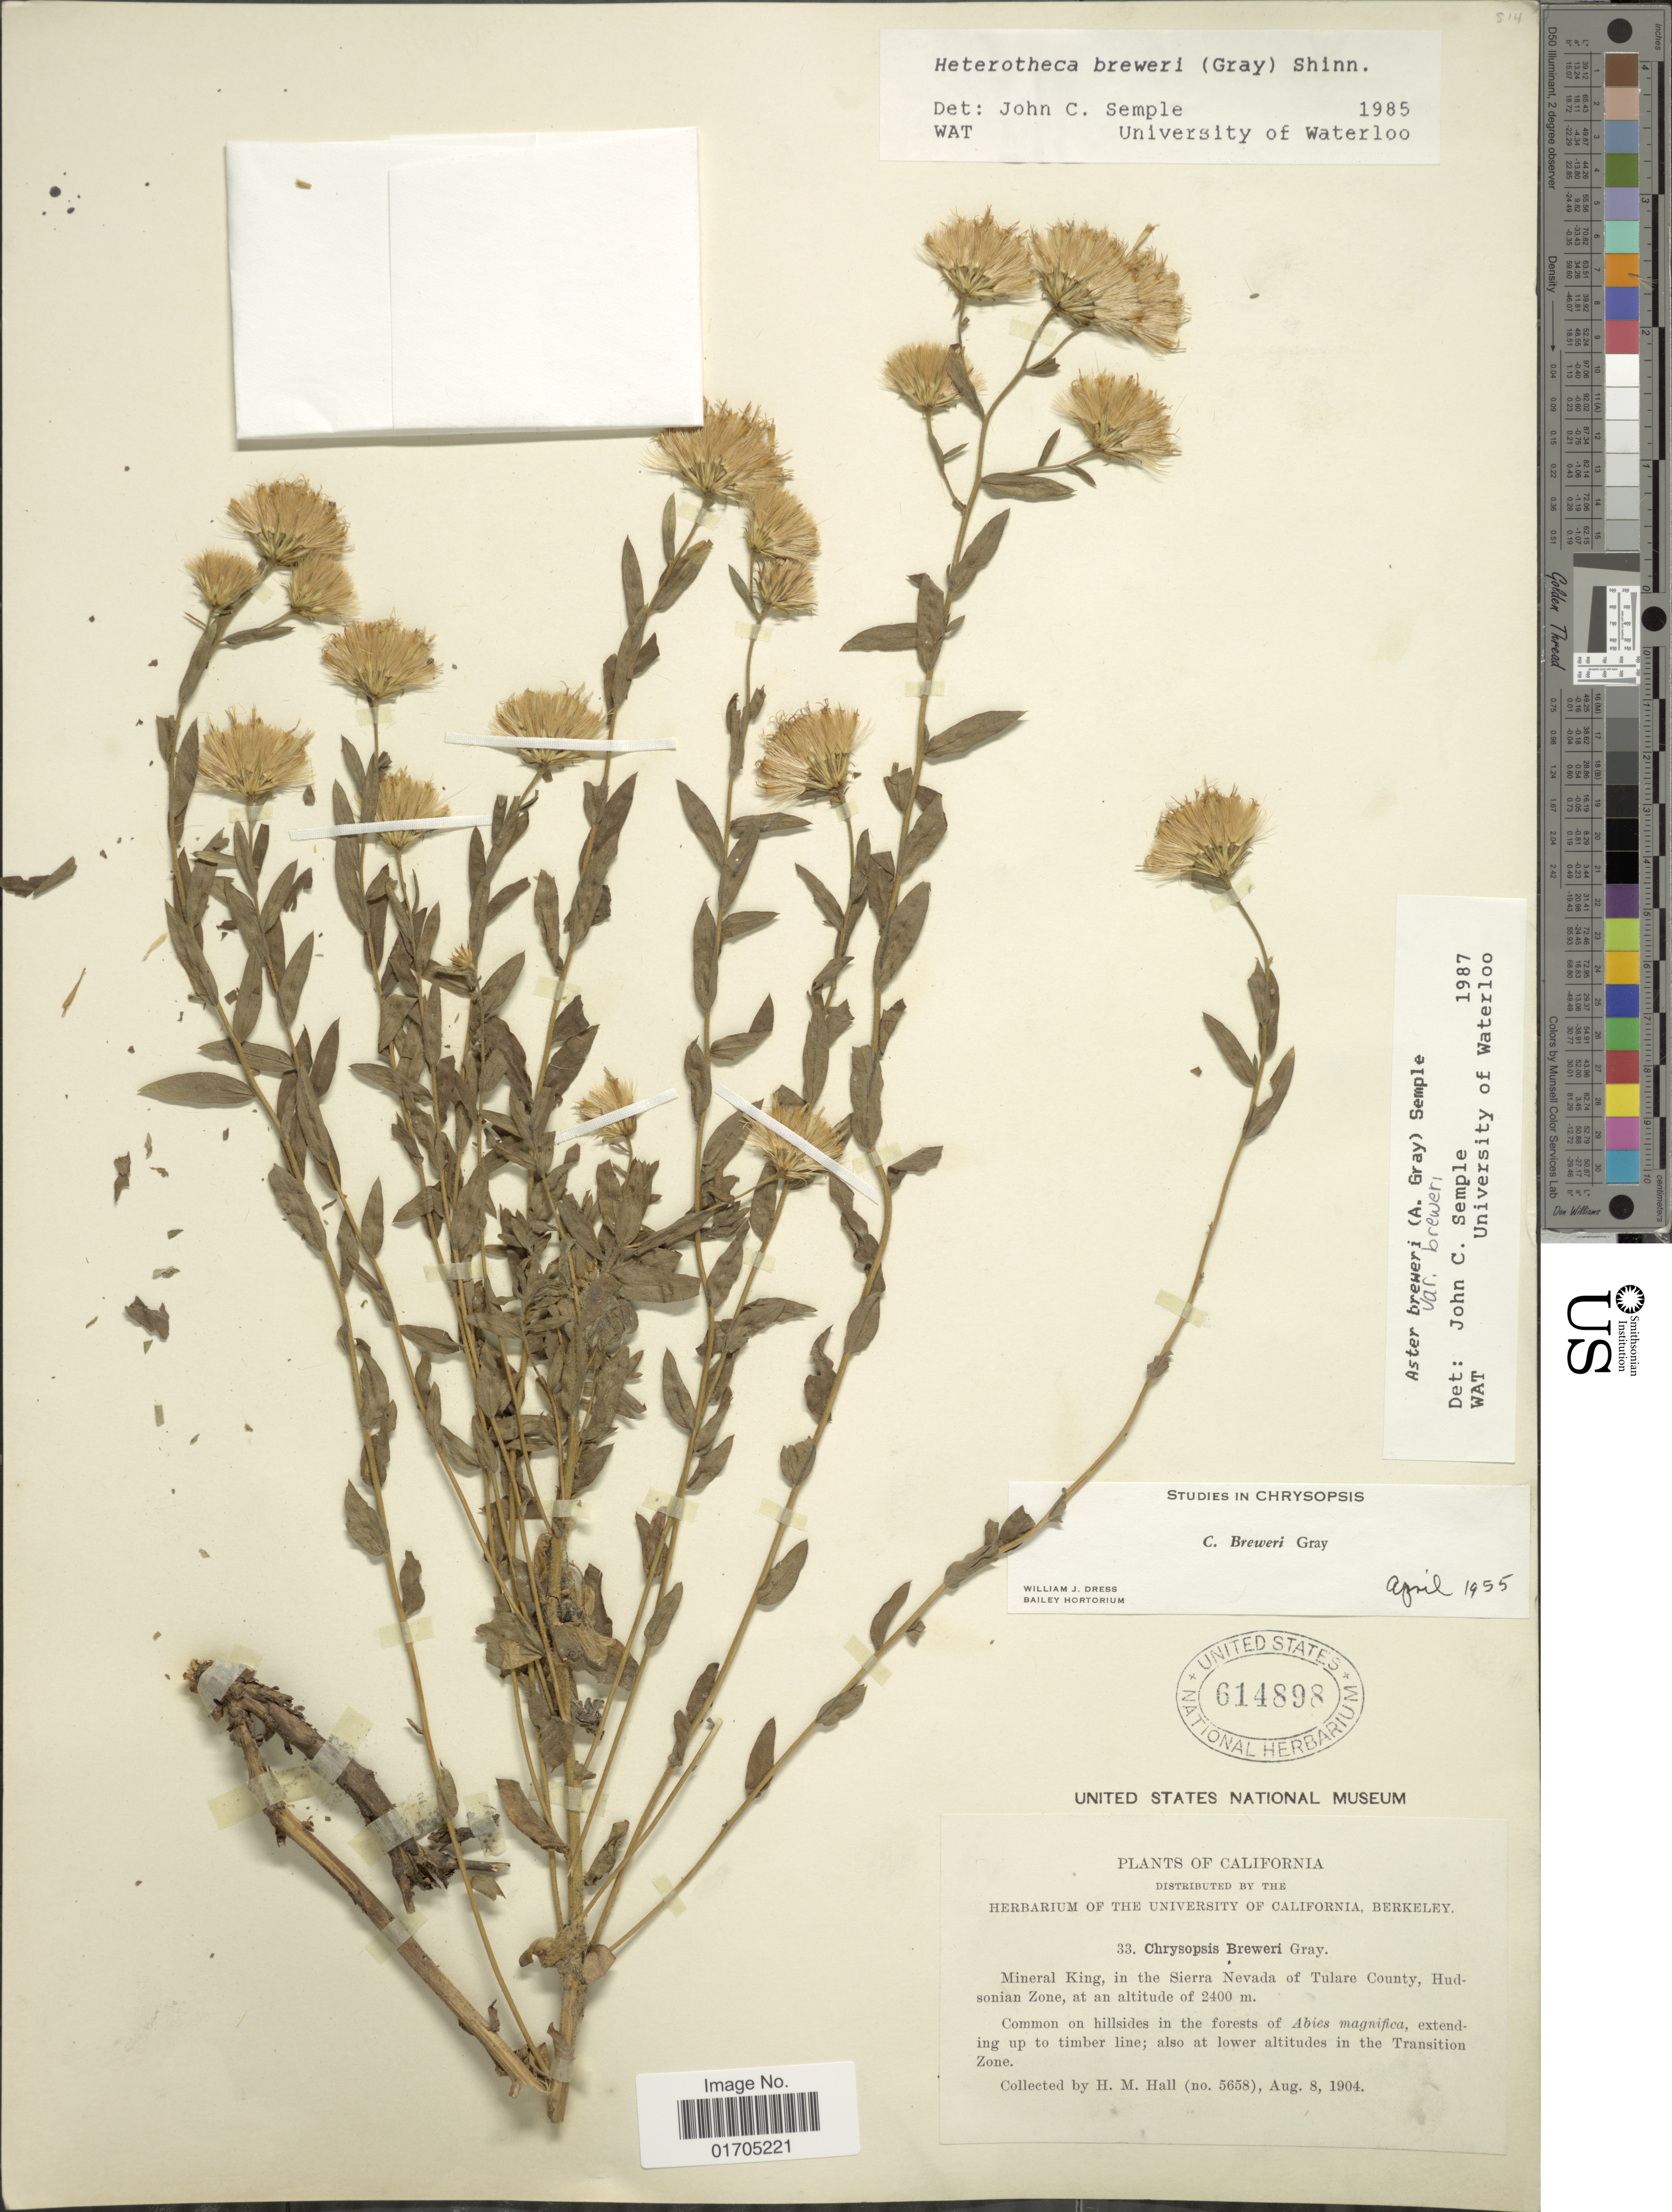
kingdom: Plantae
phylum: Tracheophyta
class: Magnoliopsida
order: Asterales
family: Asteraceae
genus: Eucephalus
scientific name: Eucephalus breweri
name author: (A. Gray) G.L. Nesom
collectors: H. M. Hall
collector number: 5658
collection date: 1904-08-08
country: United States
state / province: California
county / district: Tulare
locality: Mineral King, in the Sierra Nevada of Tulare County, Hudsonian Zone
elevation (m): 2400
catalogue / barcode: US 614898